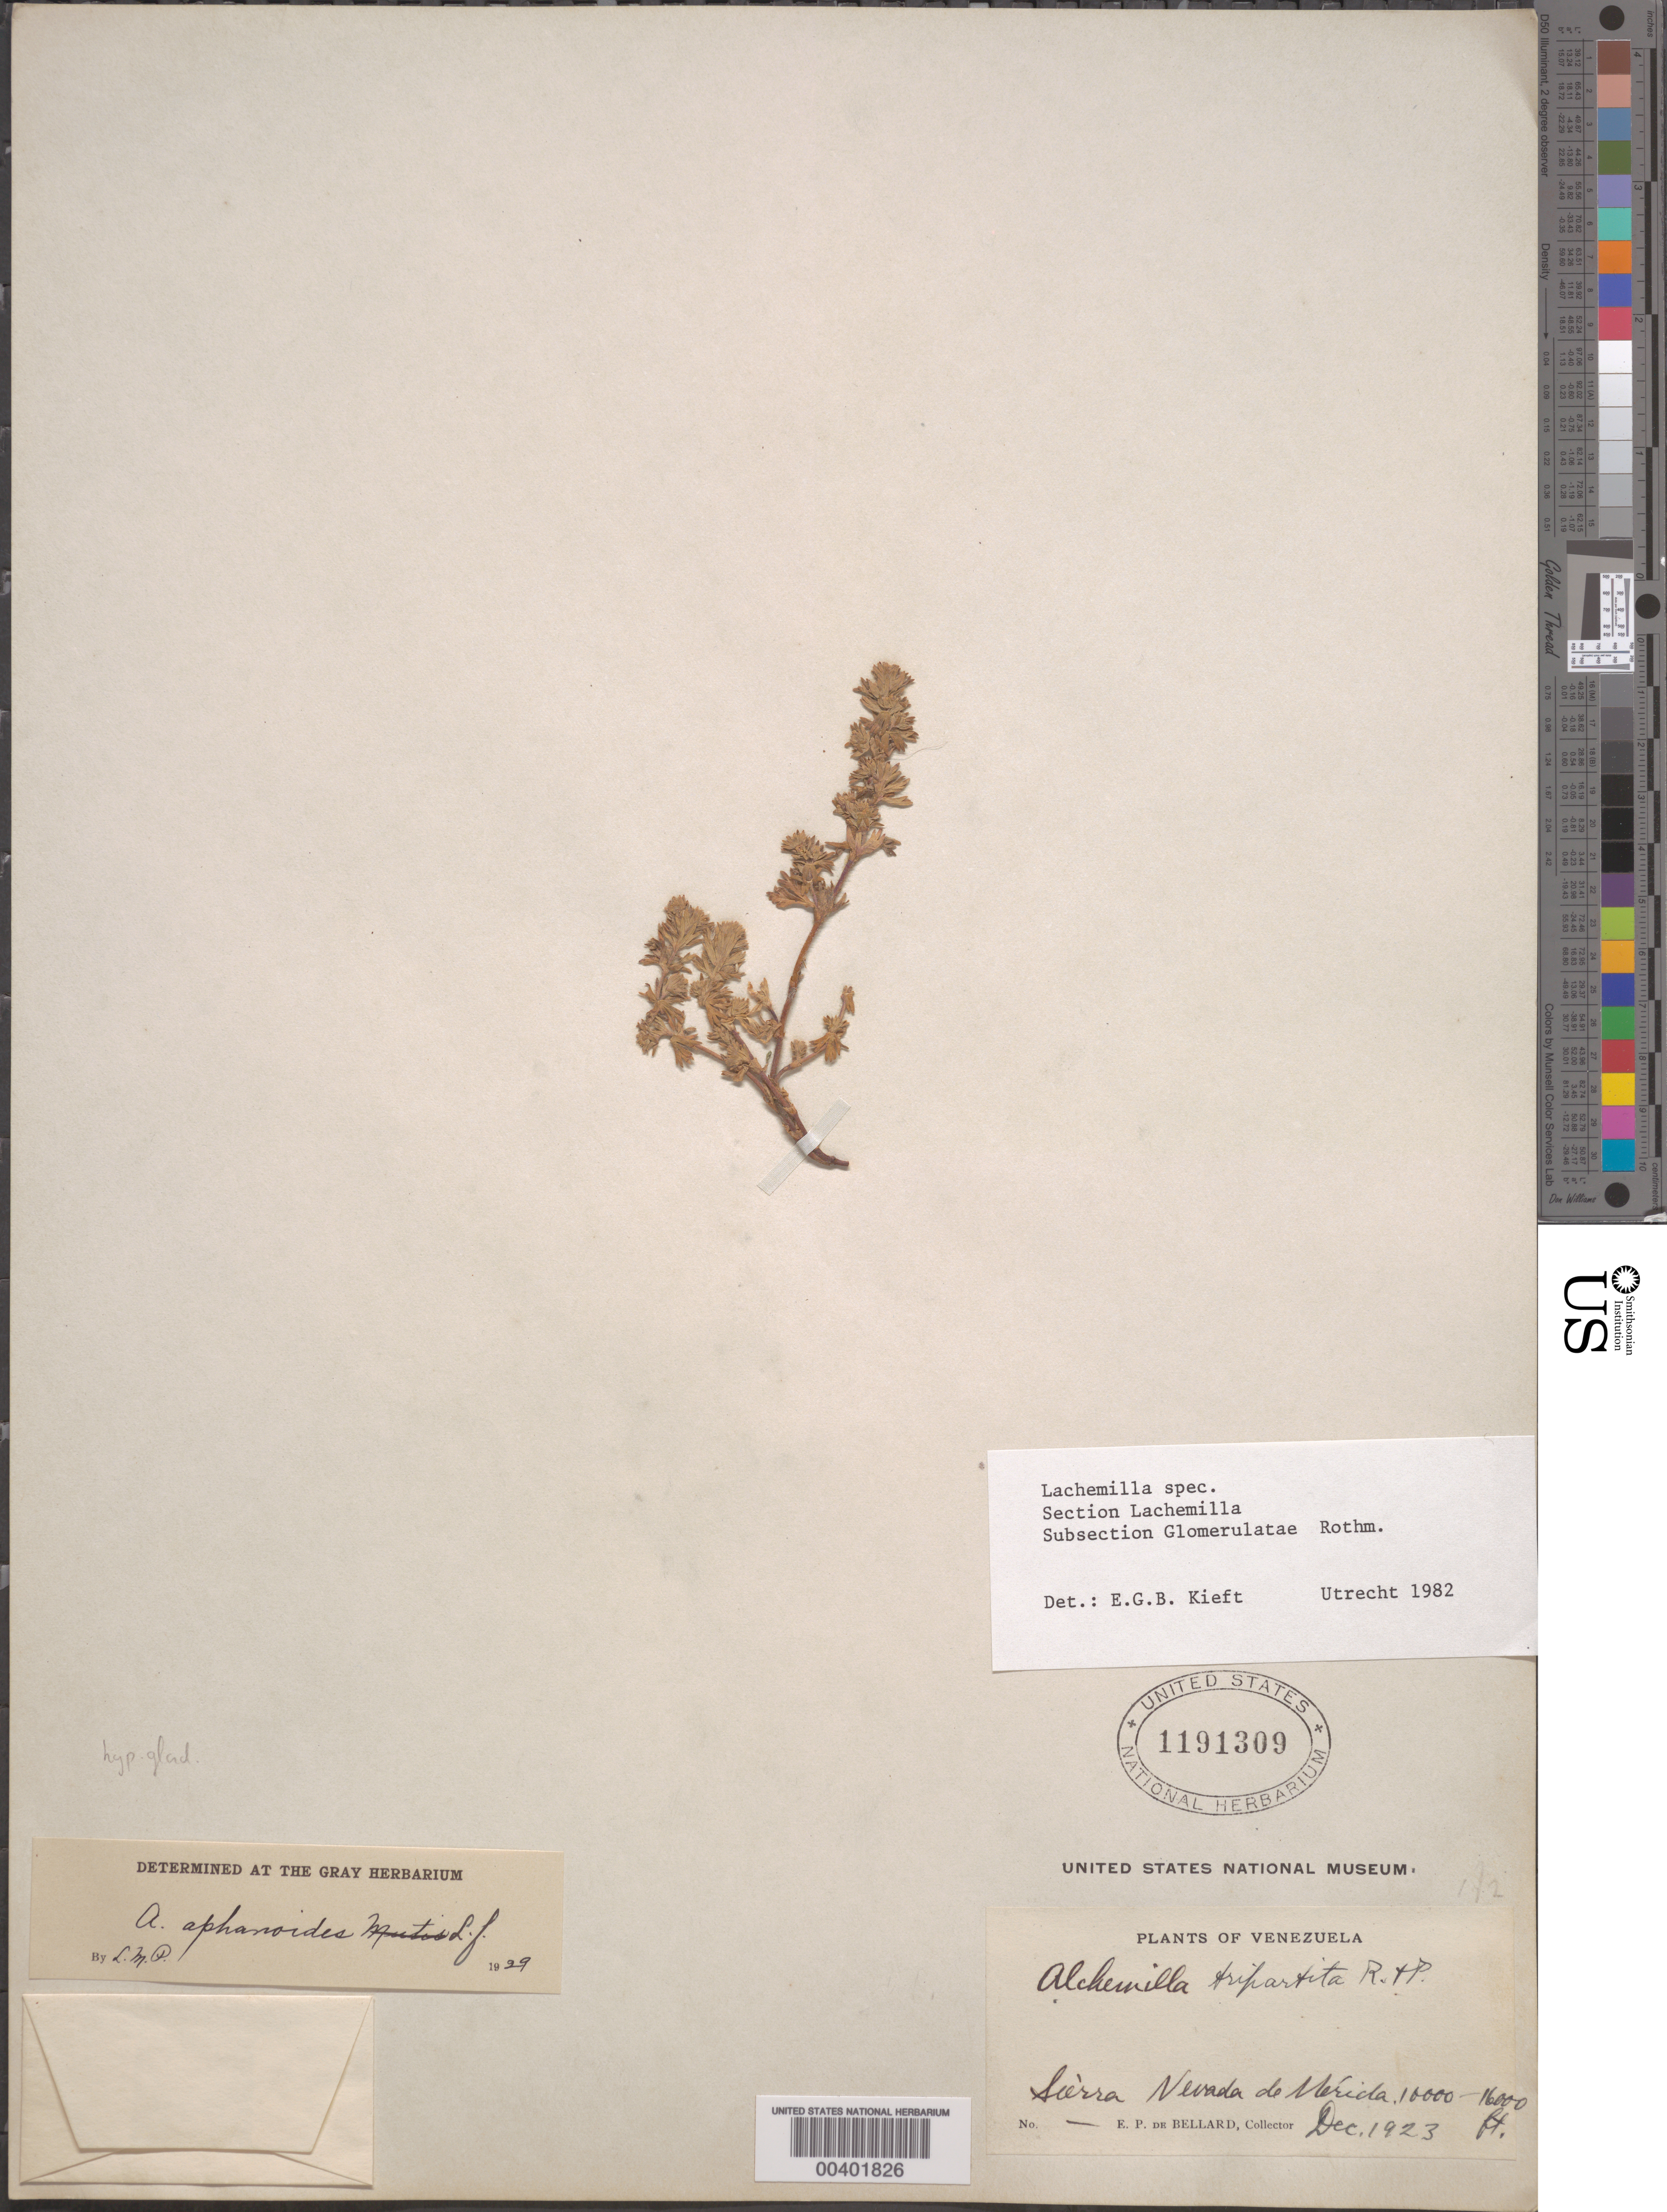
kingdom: Plantae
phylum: Tracheophyta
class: Magnoliopsida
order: Rosales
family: Rosaceae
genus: Lachemilla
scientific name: Lachemilla sp.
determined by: Kieft, E. G. B.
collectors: E. Bellard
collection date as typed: Dec 1923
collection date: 1923-12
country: Venezuela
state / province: Mérida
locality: Sierra Nevada de Mérida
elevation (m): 3048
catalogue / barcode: US 1191309